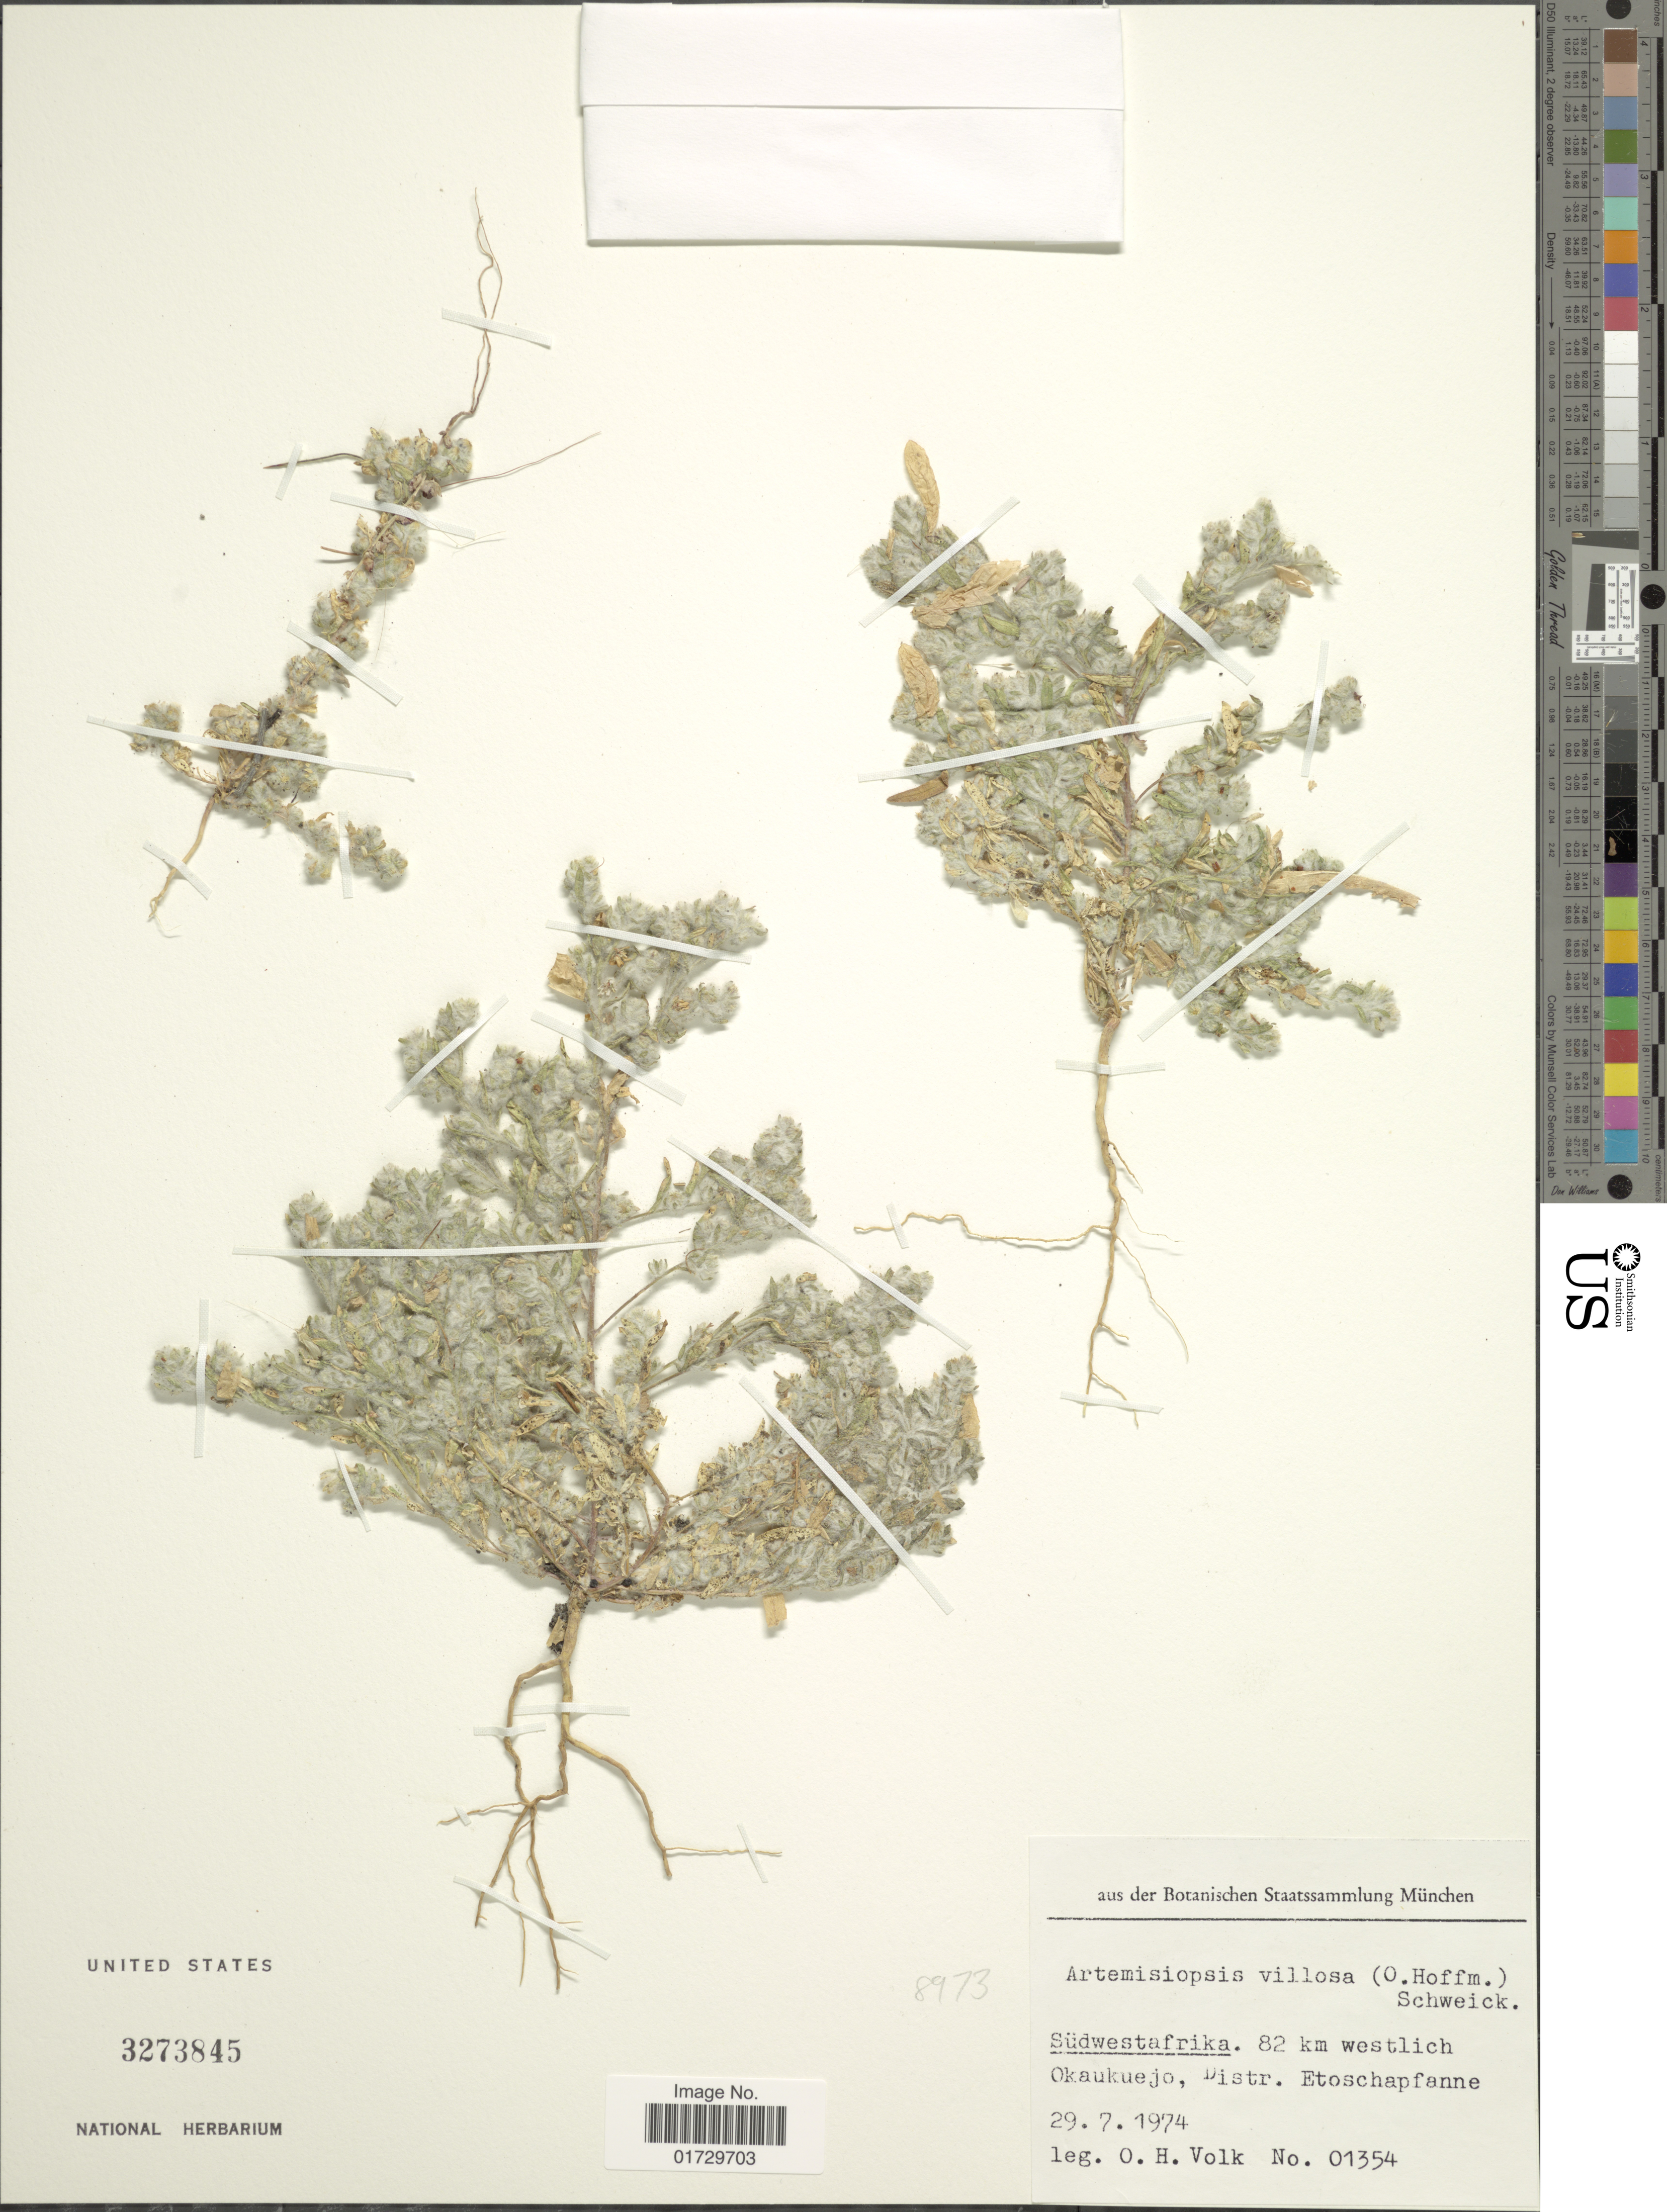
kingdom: Plantae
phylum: Tracheophyta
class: Magnoliopsida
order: Asterales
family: Asteraceae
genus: Artemisiopsis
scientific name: Artemisiopsis villosa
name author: (O. Hoffm.) Schweick.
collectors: O. Volk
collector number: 01354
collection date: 1974-07-29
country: Namibia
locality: Sudwestafrika. 82 km westlich Okaukuejo, Distr. Etoschapfanne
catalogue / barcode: US 3273845